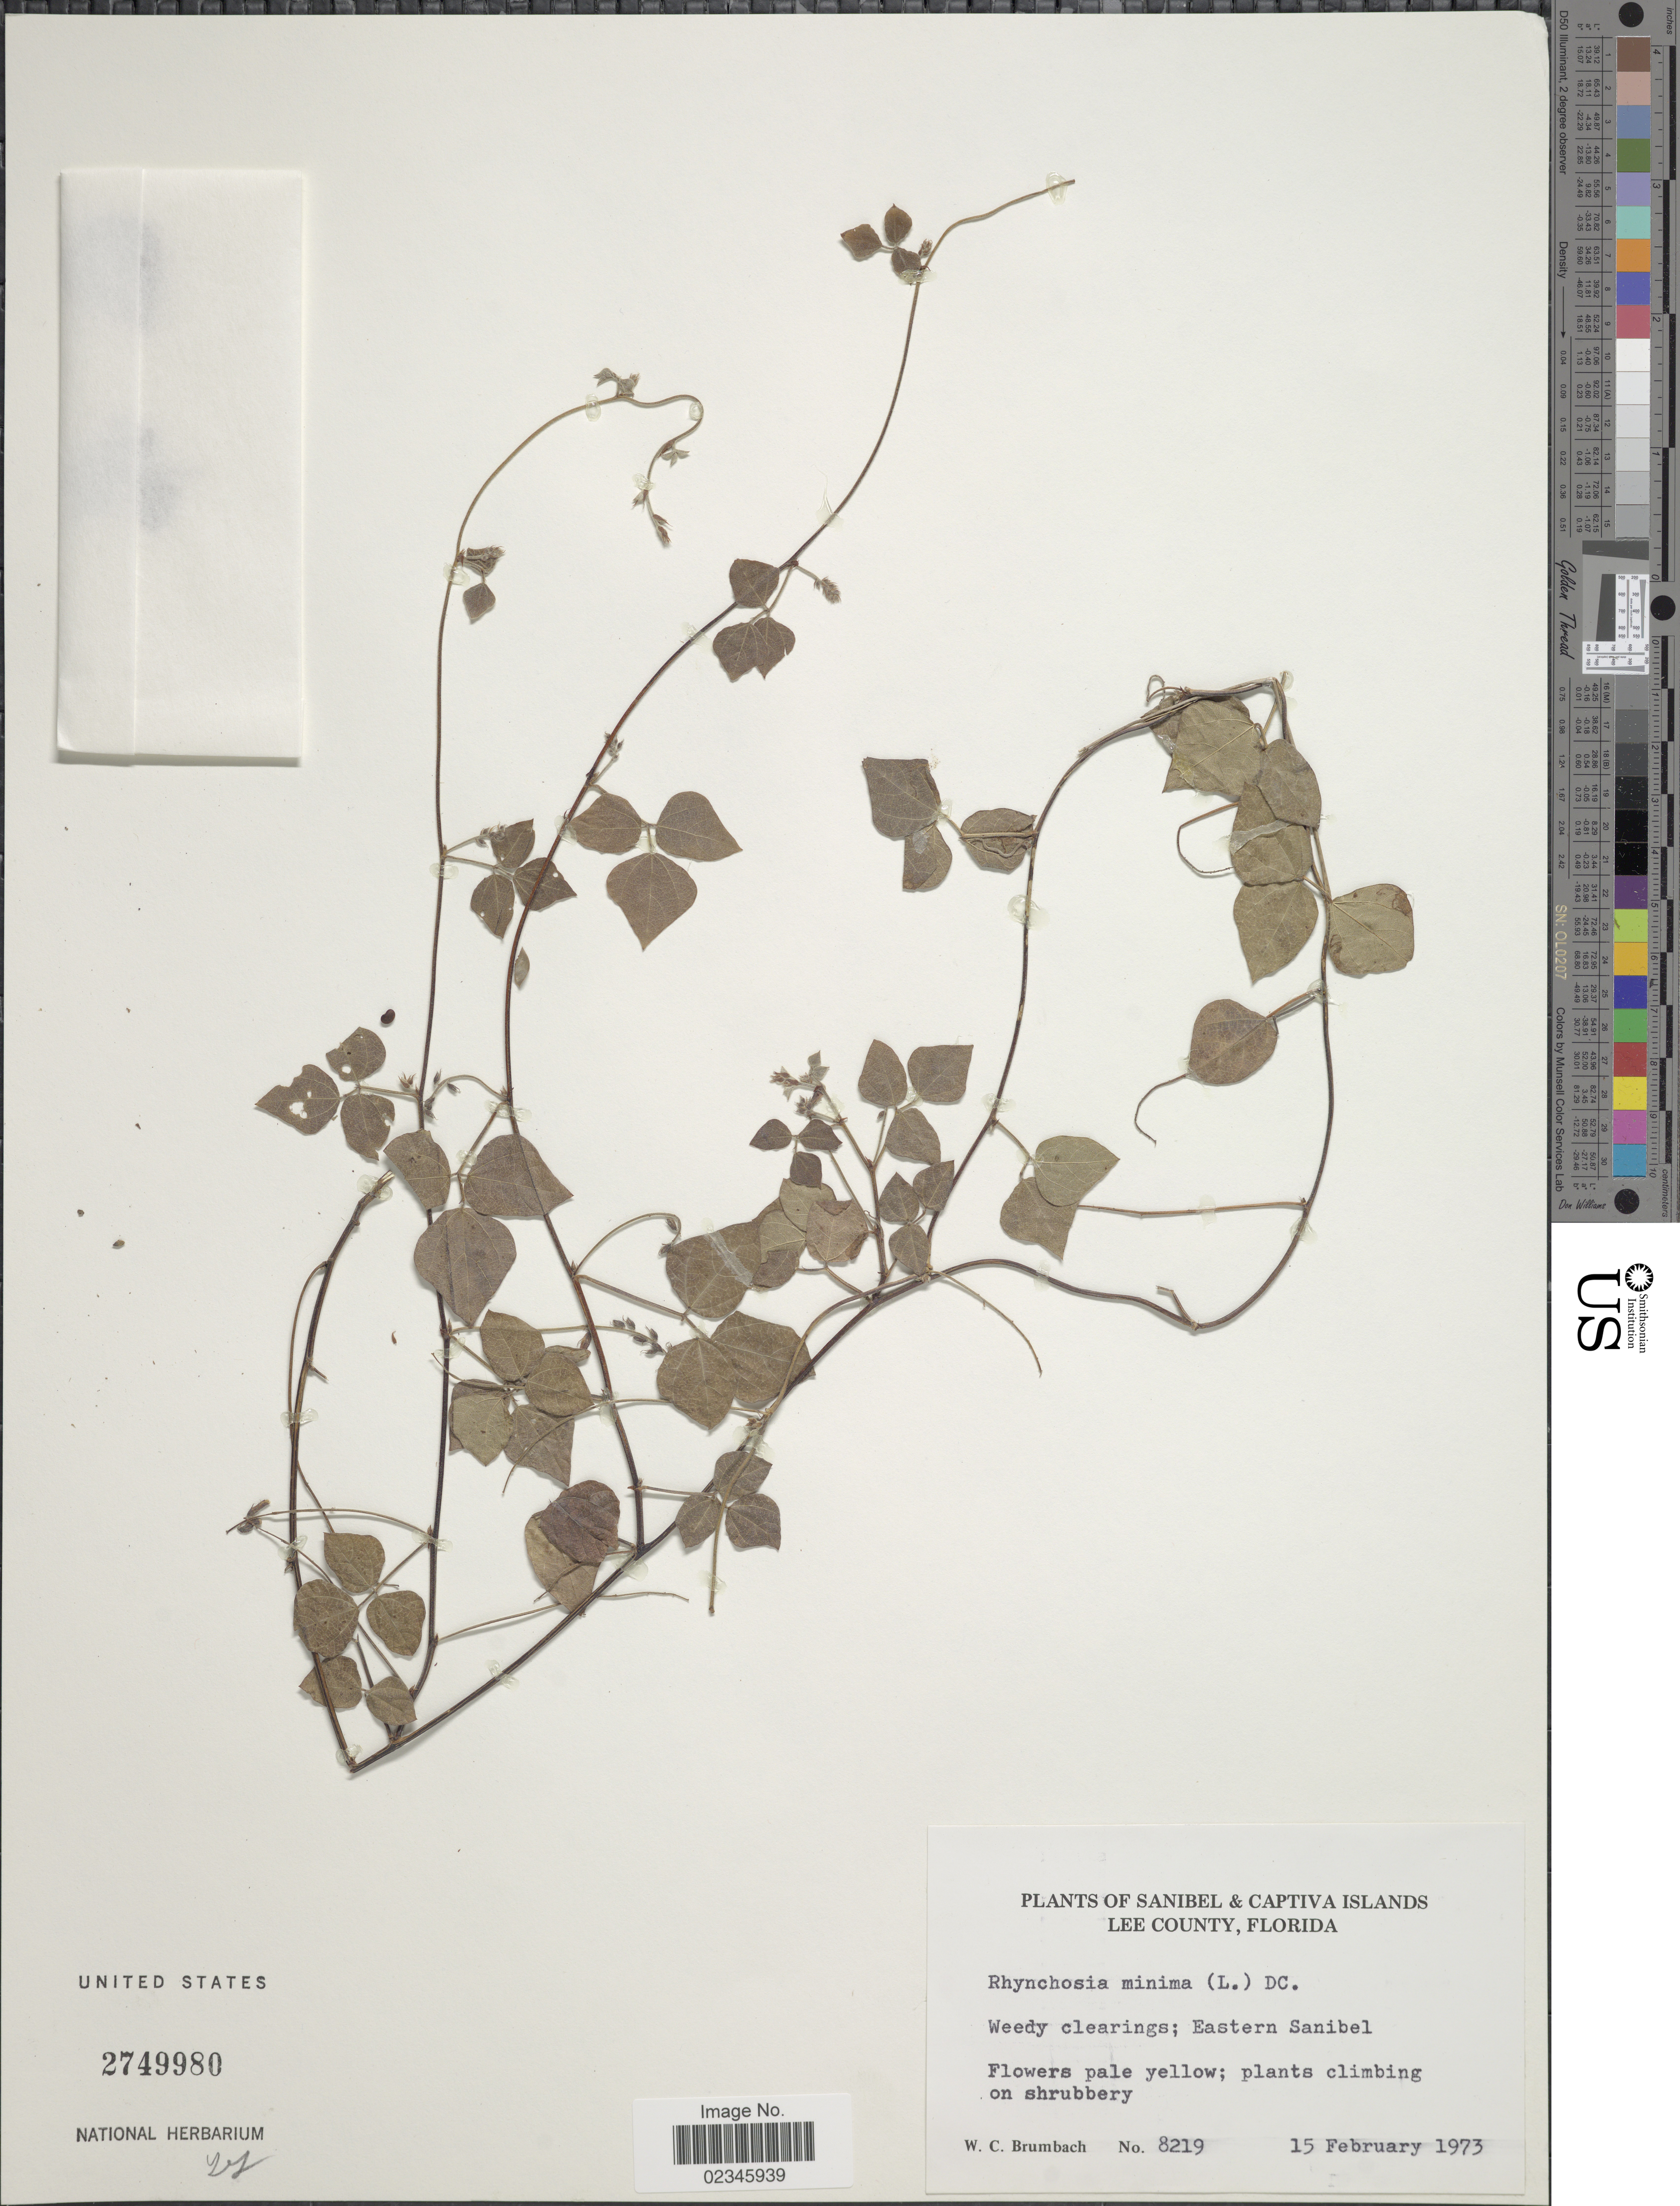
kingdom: Plantae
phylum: Tracheophyta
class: Magnoliopsida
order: Fabales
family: Fabaceae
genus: Rhynchosia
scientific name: Rhynchosia minima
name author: (L.) DC.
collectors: W. C. Brumbach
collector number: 8219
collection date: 1973-02-15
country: United States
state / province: Florida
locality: Sanibel & Capitiva Islands, Lee County, weedy clearings; Eastern Sanibel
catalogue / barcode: US 2749980